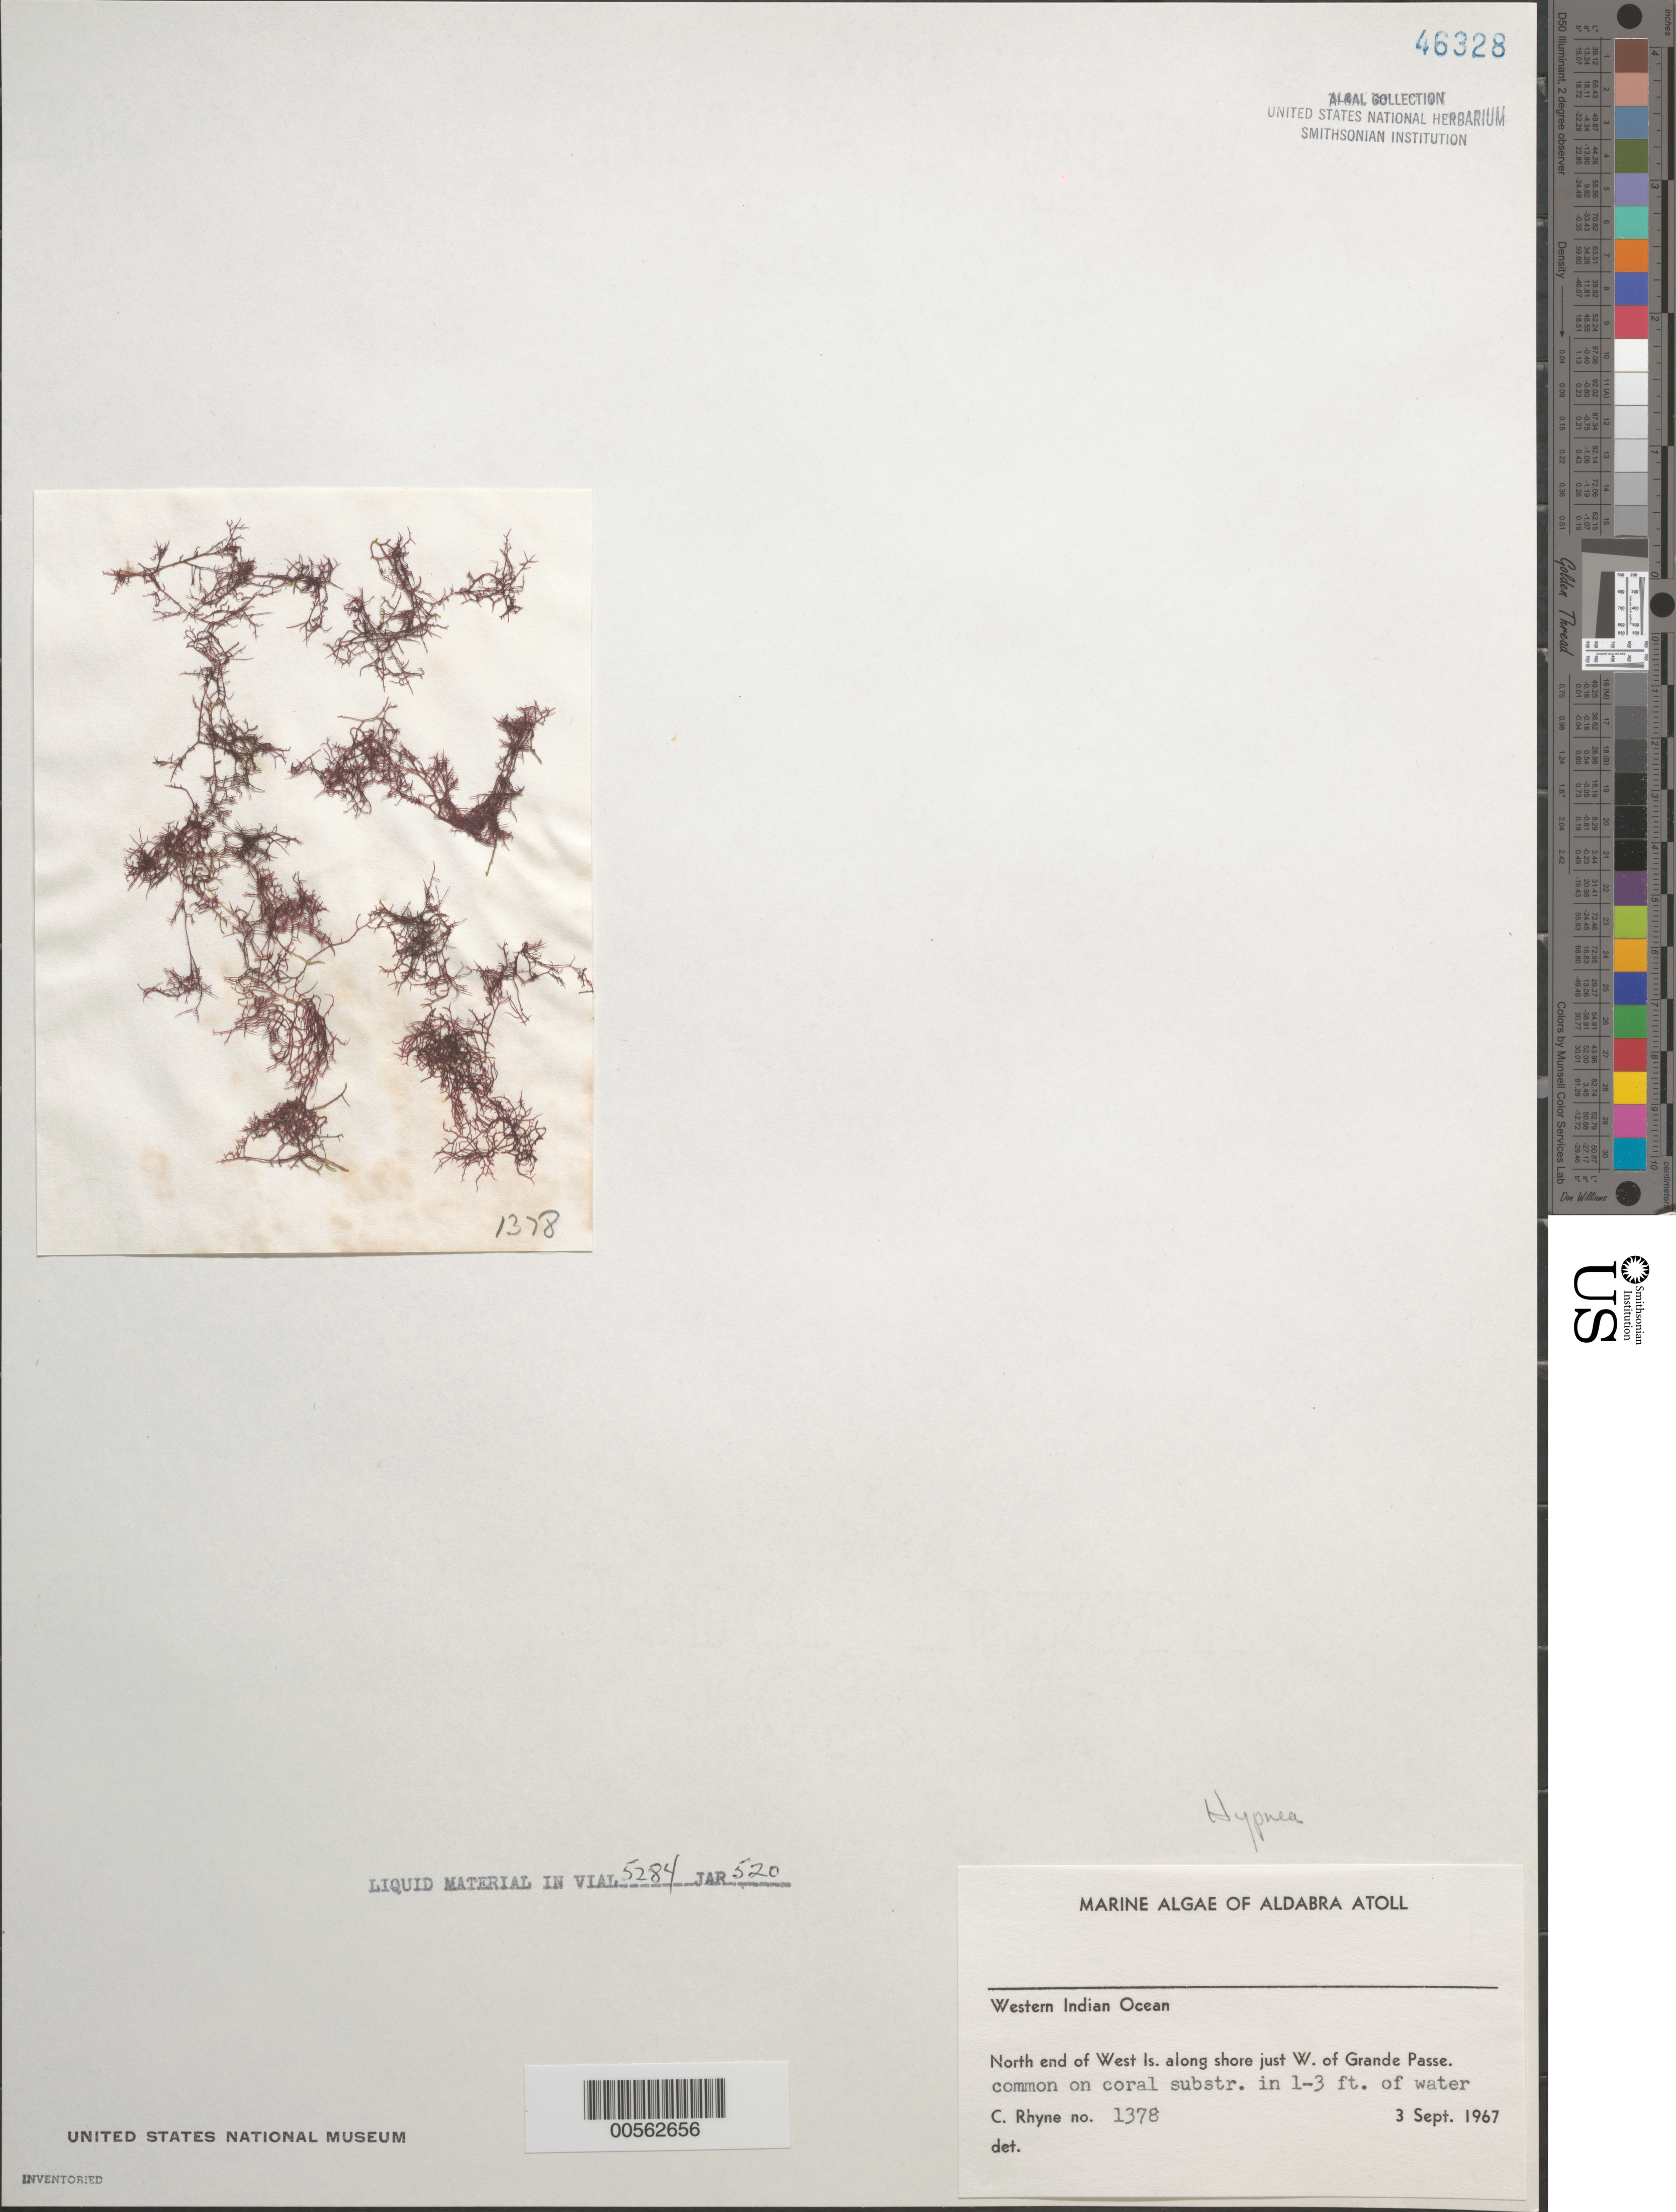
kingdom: Plantae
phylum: Rhodophyta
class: Florideophyceae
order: Gigartinales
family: Cystocloniaceae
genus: Hypnea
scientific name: Hypnea sp.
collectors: C. Rhyne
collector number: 1378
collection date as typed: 03 Sep 1967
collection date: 1967-09-03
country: Seychelles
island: Aldabra Atoll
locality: West Islet, Just west of Grande Pass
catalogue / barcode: US 46328